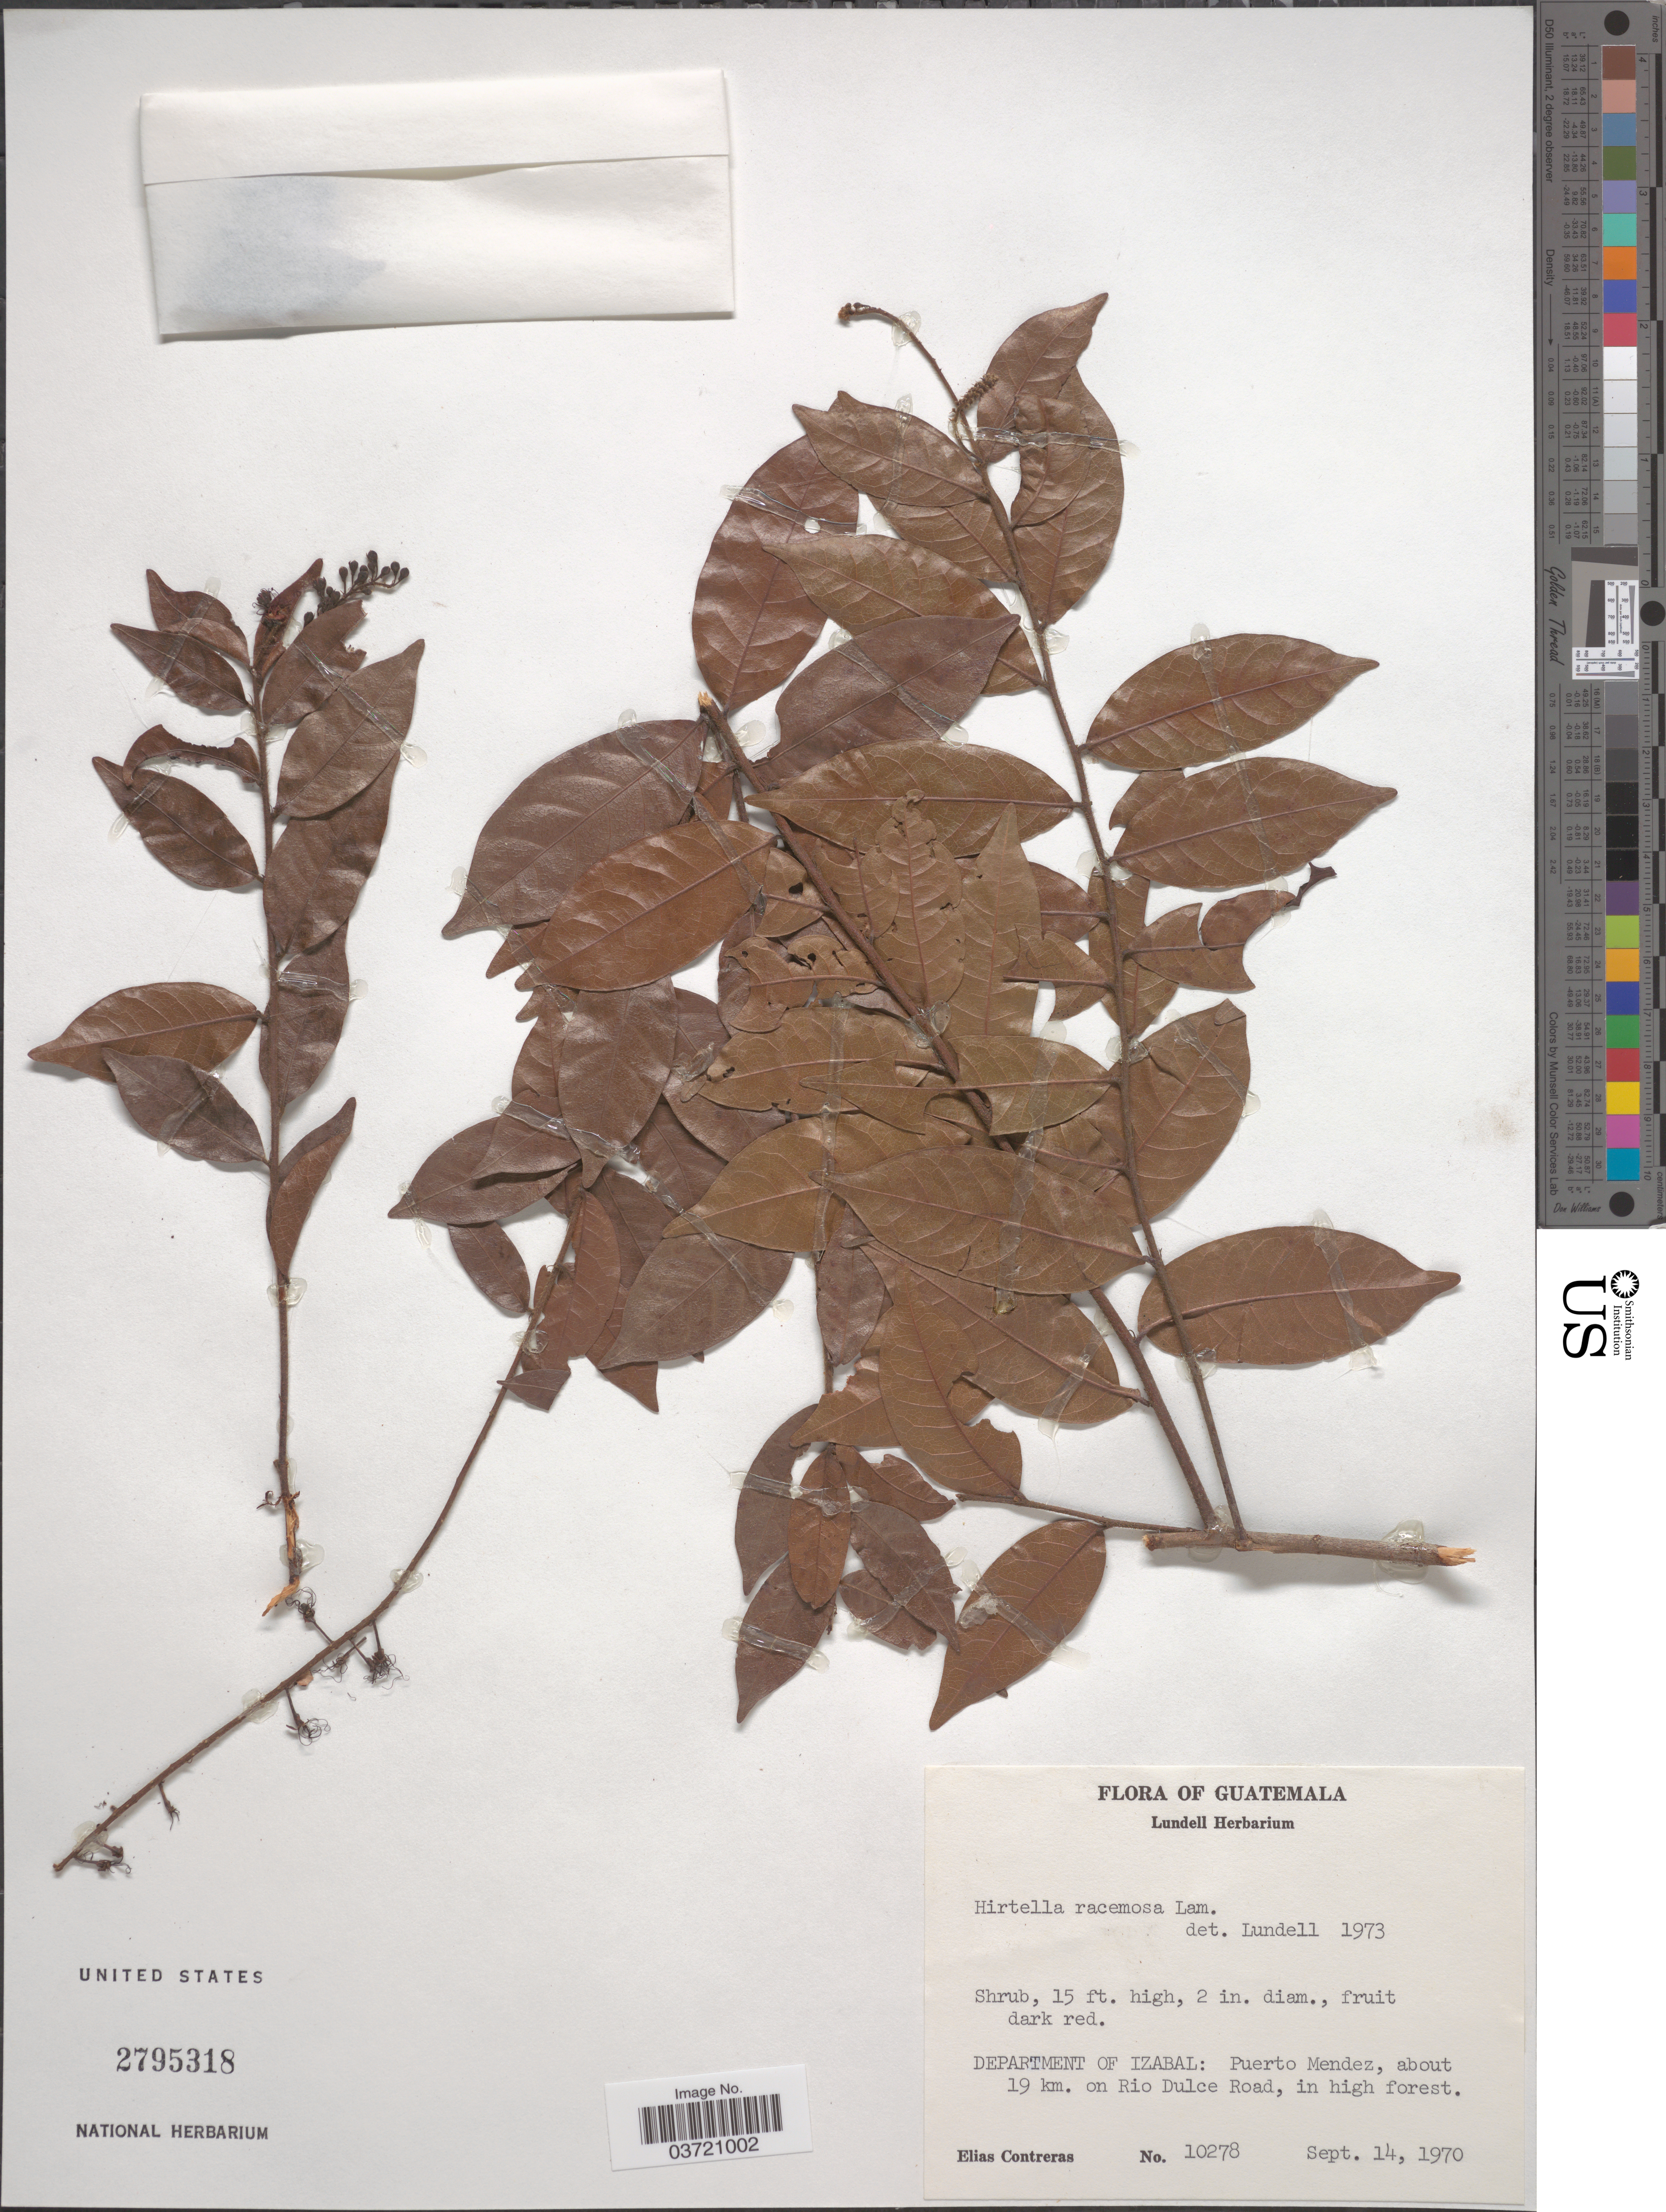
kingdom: Plantae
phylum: Tracheophyta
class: Magnoliopsida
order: Malpighiales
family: Chrysobalanaceae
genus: Hirtella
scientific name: Hirtella racemosa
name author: Lam.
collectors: E. Contreras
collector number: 10278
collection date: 1970-09-14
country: Guatemala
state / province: Izabal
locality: Department of Izabal: Puerto Mendez, about 19 km. on Rio Dulce Road, in high forest.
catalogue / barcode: US 2795318